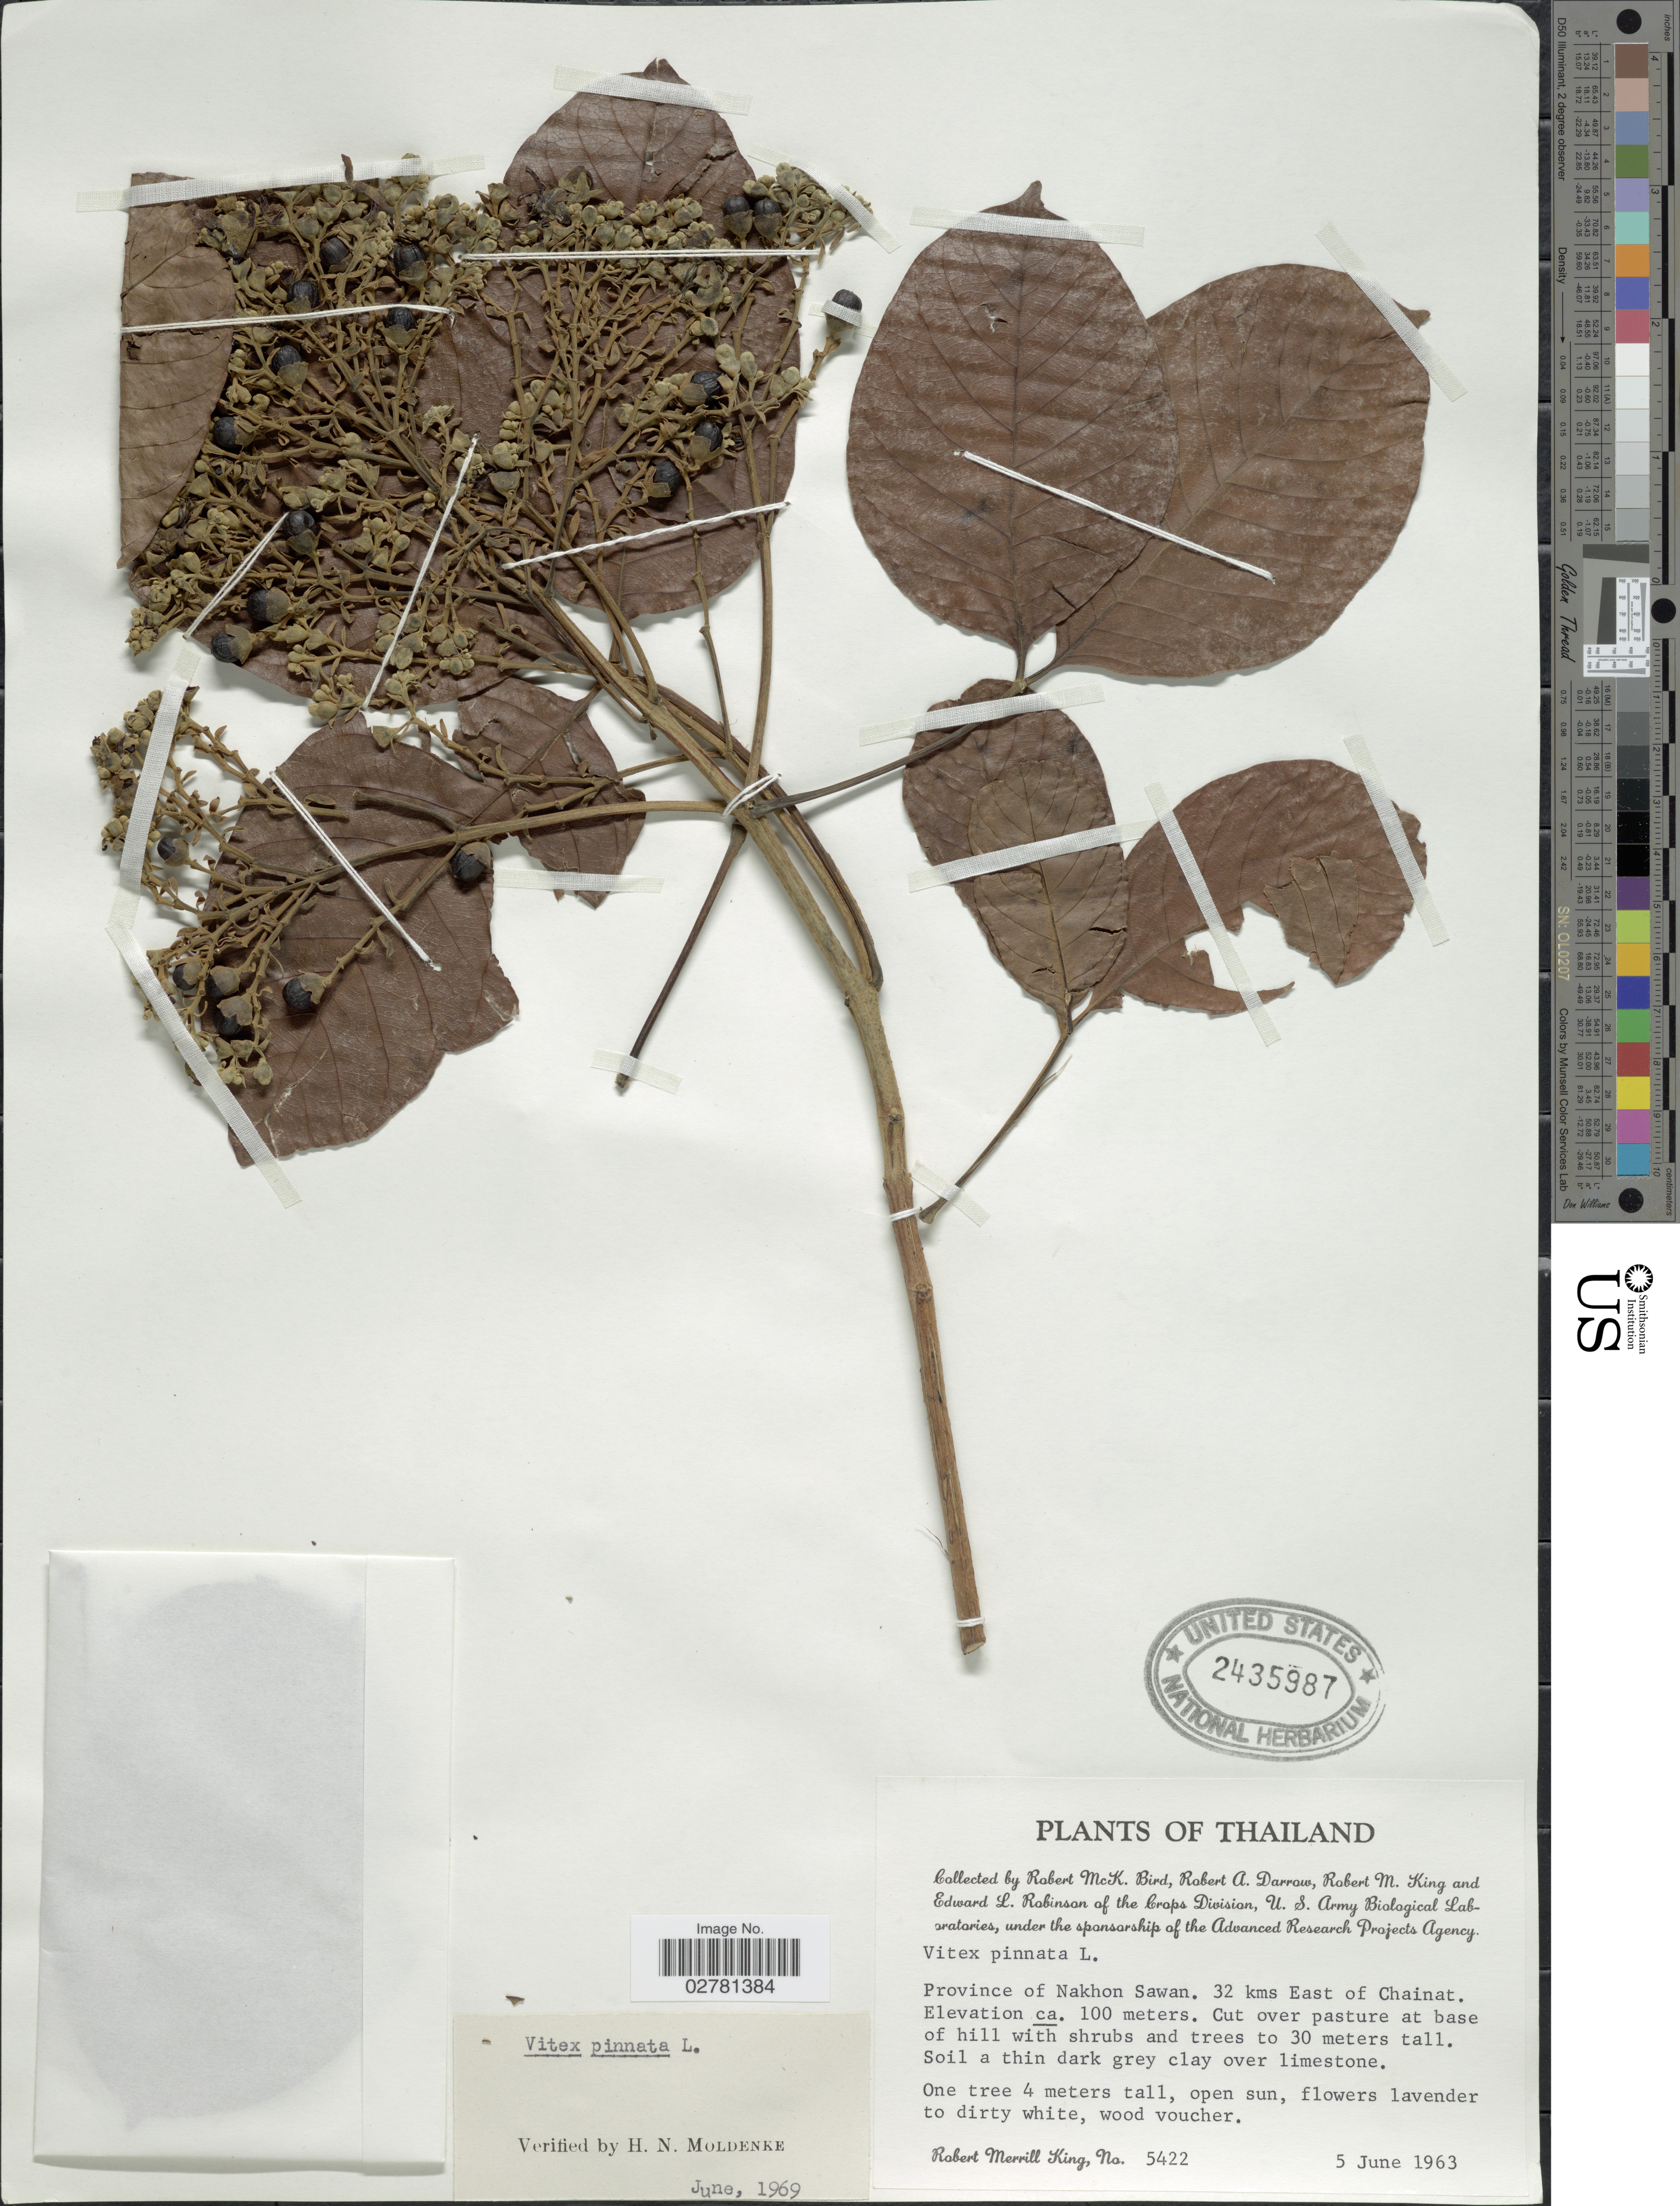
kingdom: Plantae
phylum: Tracheophyta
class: Magnoliopsida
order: Lamiales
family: Lamiaceae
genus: Vitex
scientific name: Vitex pinnata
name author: L.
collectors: R. M. King, R. M. Bird, R. A. Darrow & E. L. Robinson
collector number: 5422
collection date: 1963-06-05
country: Thailand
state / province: Nakhon Sawan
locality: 32 kms East of Chainat.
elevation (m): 100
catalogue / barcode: US 2435987